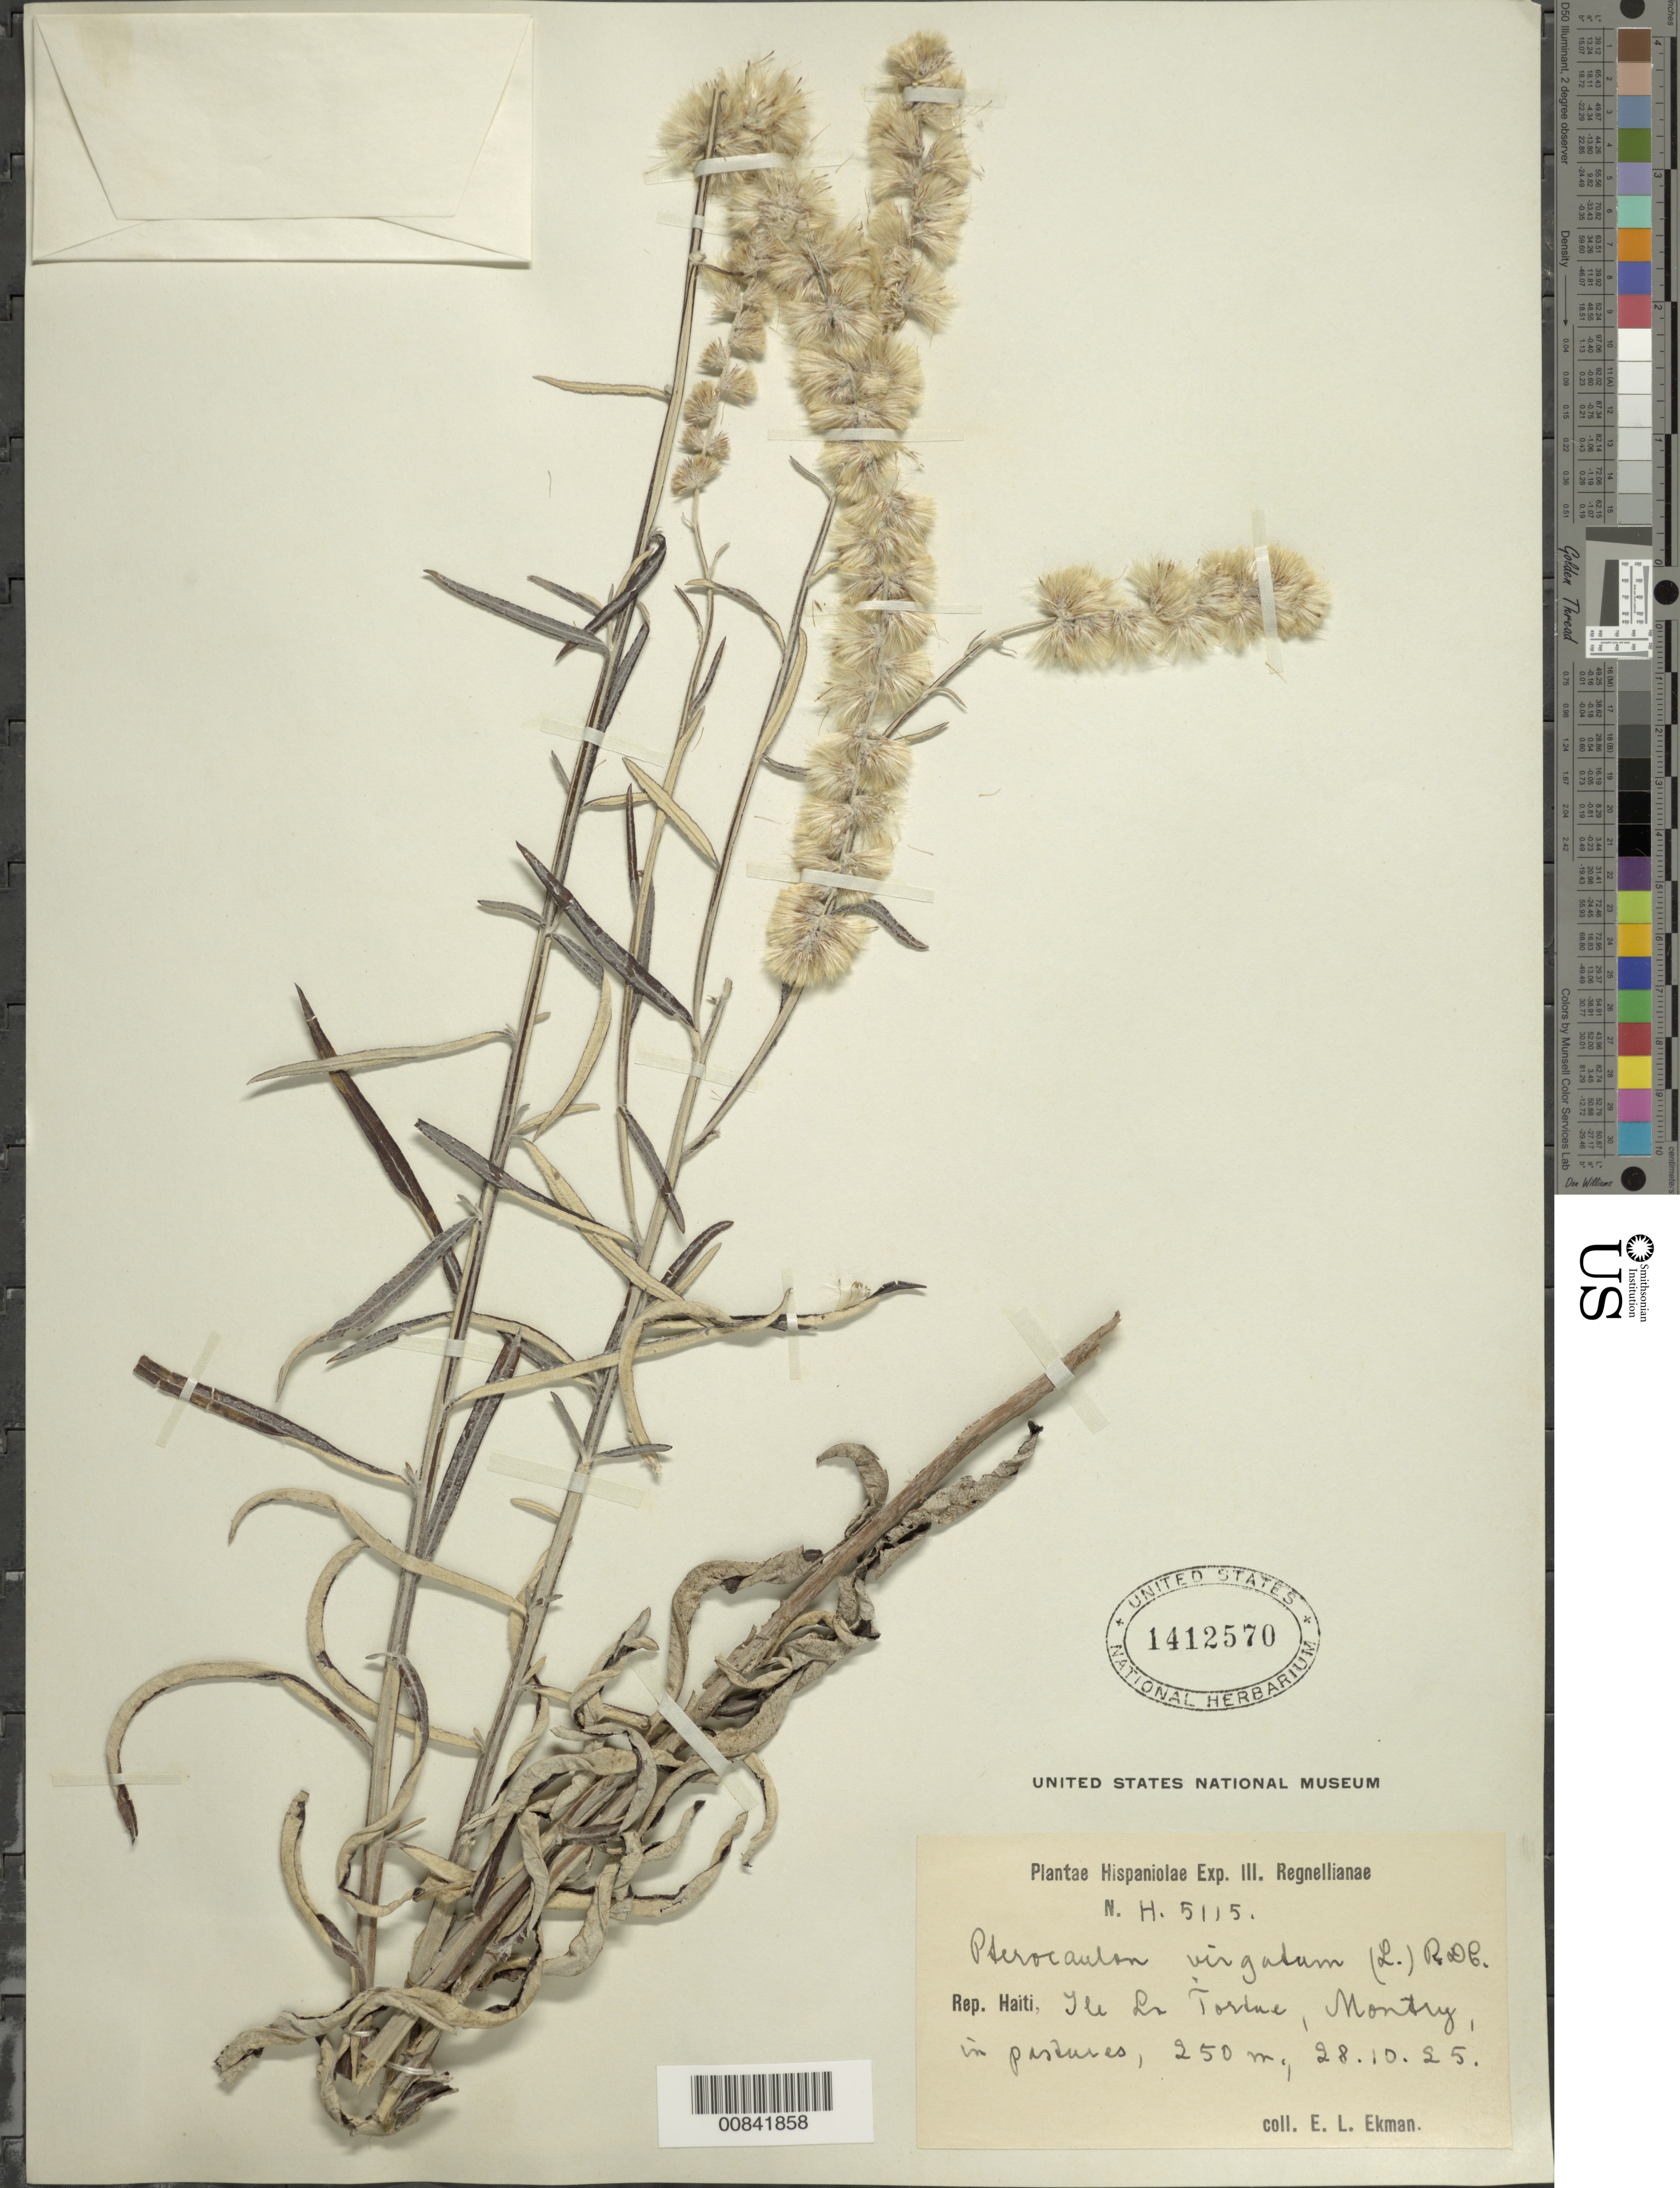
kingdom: Plantae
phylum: Tracheophyta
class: Magnoliopsida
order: Asterales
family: Asteraceae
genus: Pterocaulon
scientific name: Pterocaulon virgatum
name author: (L.) DC.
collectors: E. L. Ekman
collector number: H 5115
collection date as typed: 28 Oct 1925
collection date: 1925-10-28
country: Haiti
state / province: Nord-Ouest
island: Île de la Tortue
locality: Monfry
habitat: In pastures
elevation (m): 250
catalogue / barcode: US 1412570